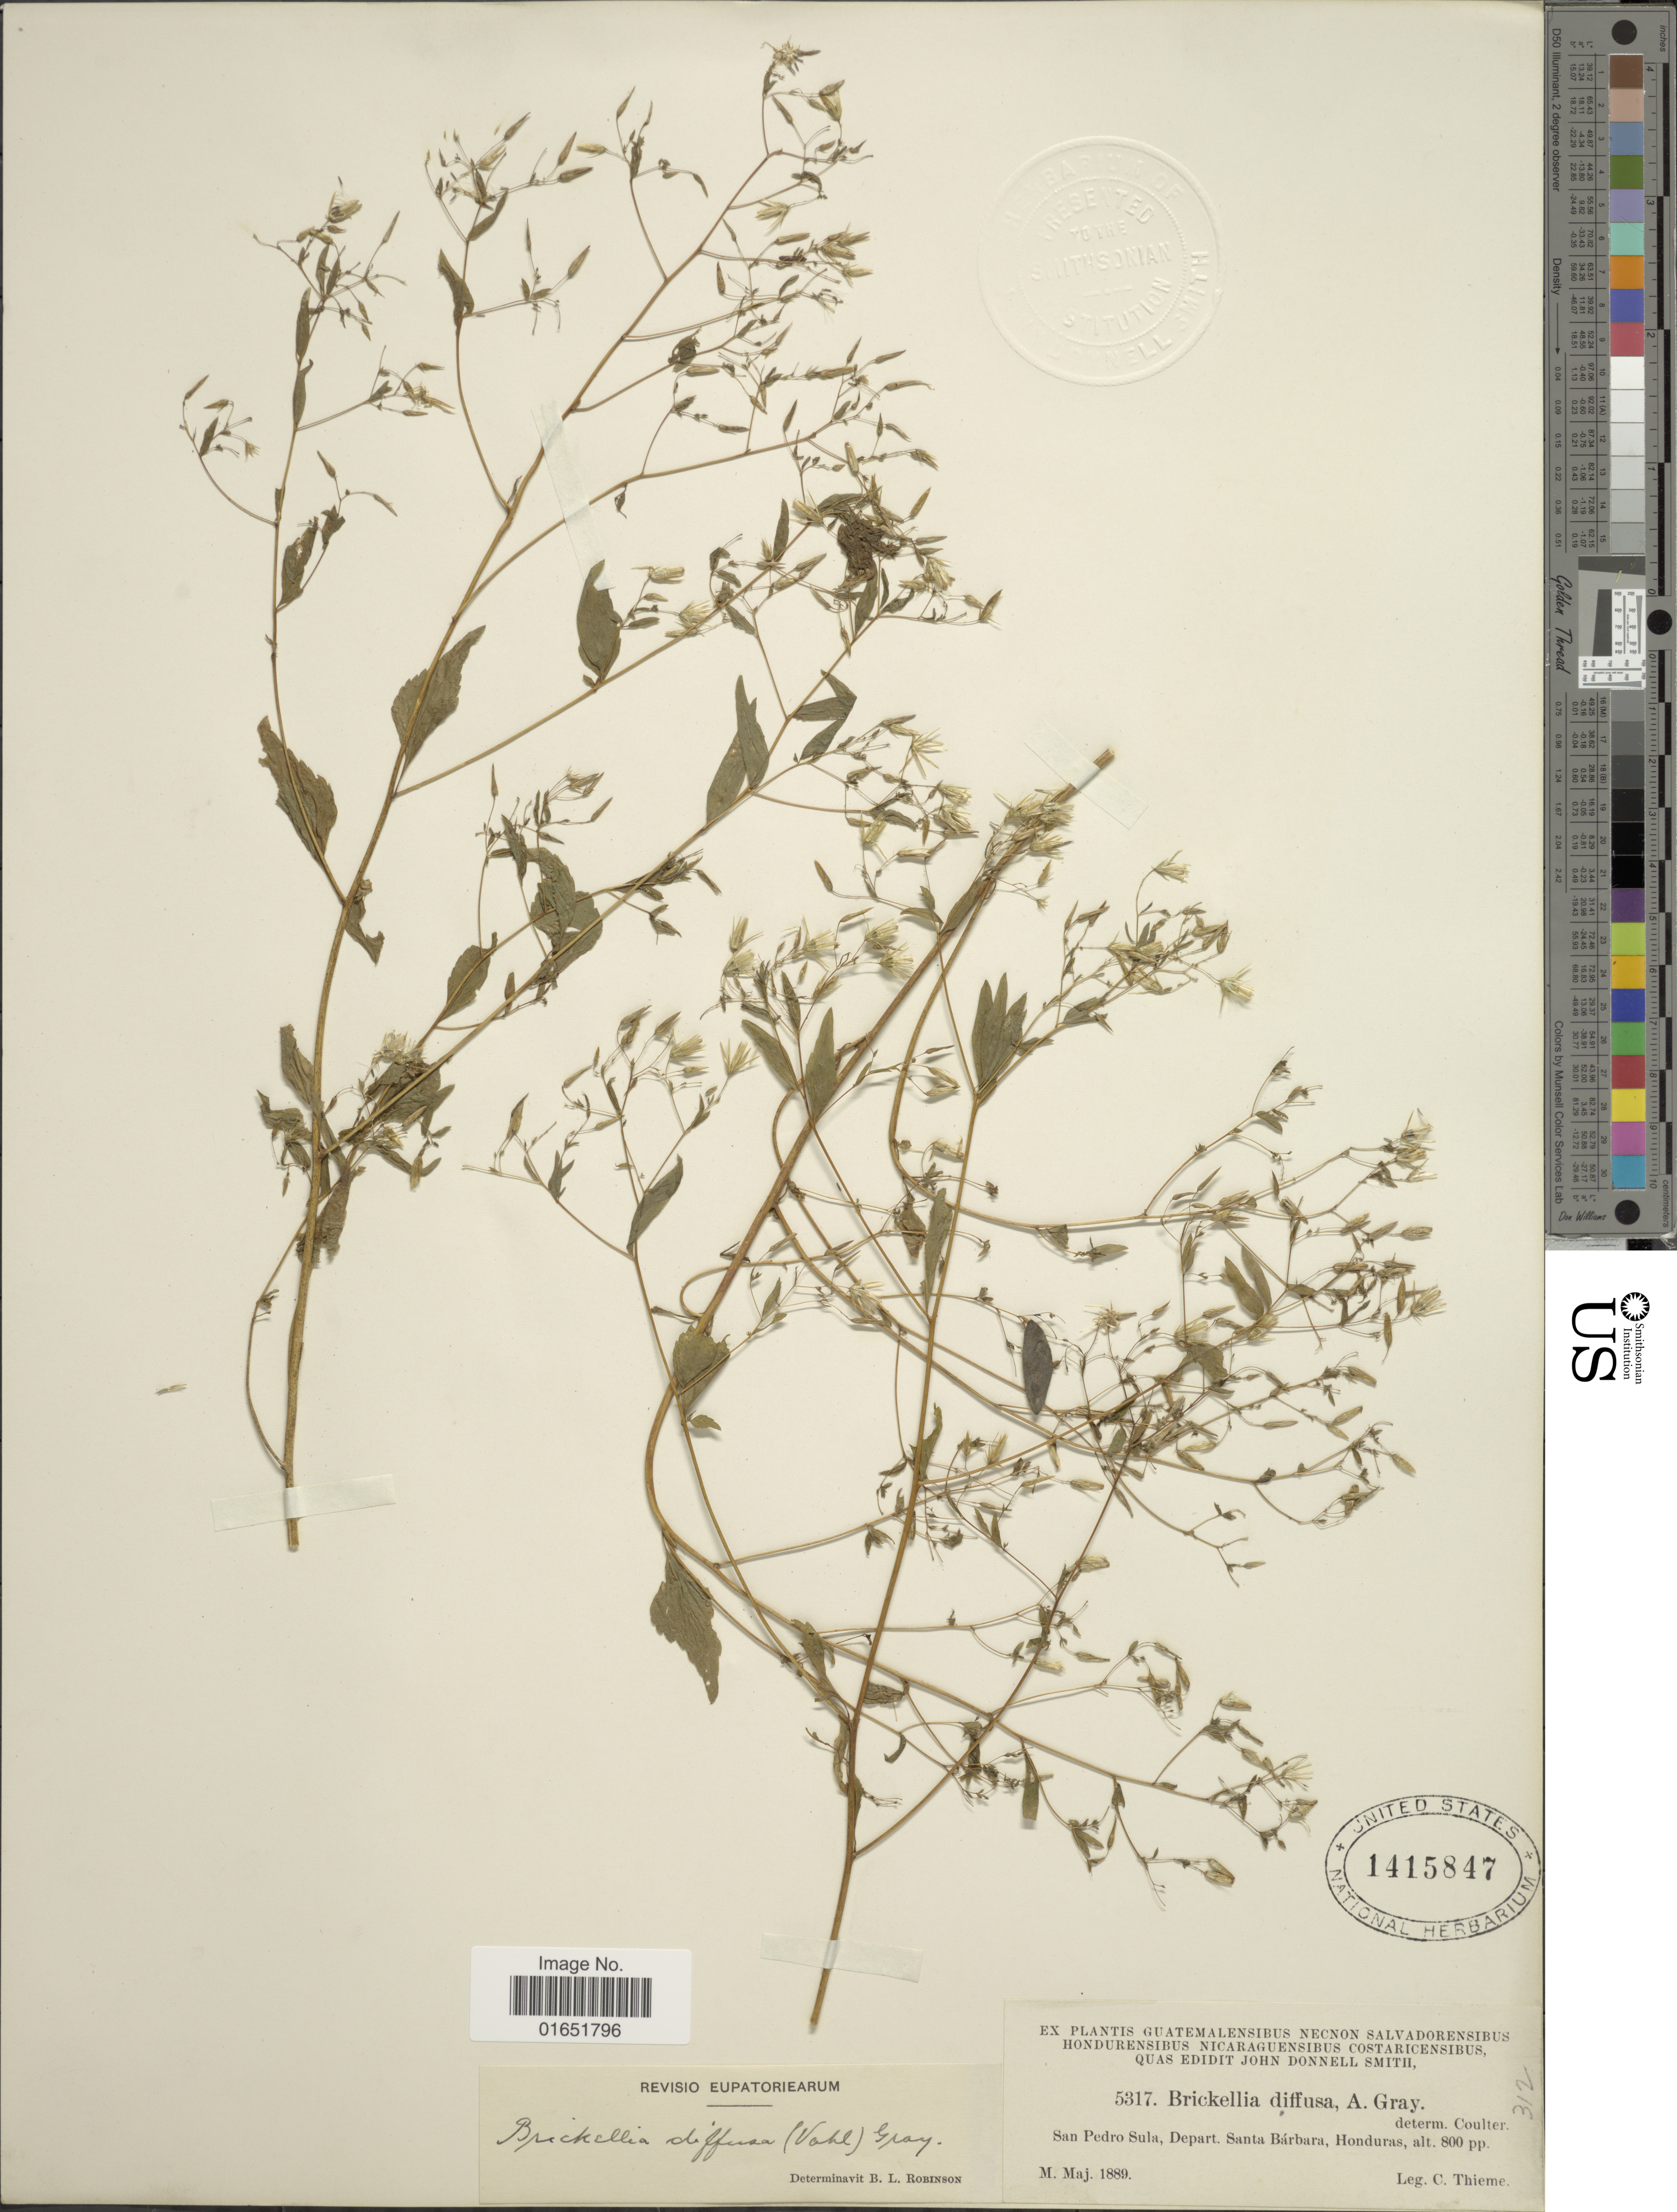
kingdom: Plantae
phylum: Tracheophyta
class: Magnoliopsida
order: Asterales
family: Asteraceae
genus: Brickellia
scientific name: Brickellia diffusa M.E. Jones, nom illeg.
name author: M.E. Jones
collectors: C. Thieme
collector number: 5317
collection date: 1889-05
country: Honduras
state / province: Santa Bárbara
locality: San Pedro Sula, Depart. Santa Bárbara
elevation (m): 244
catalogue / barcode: US 1415847